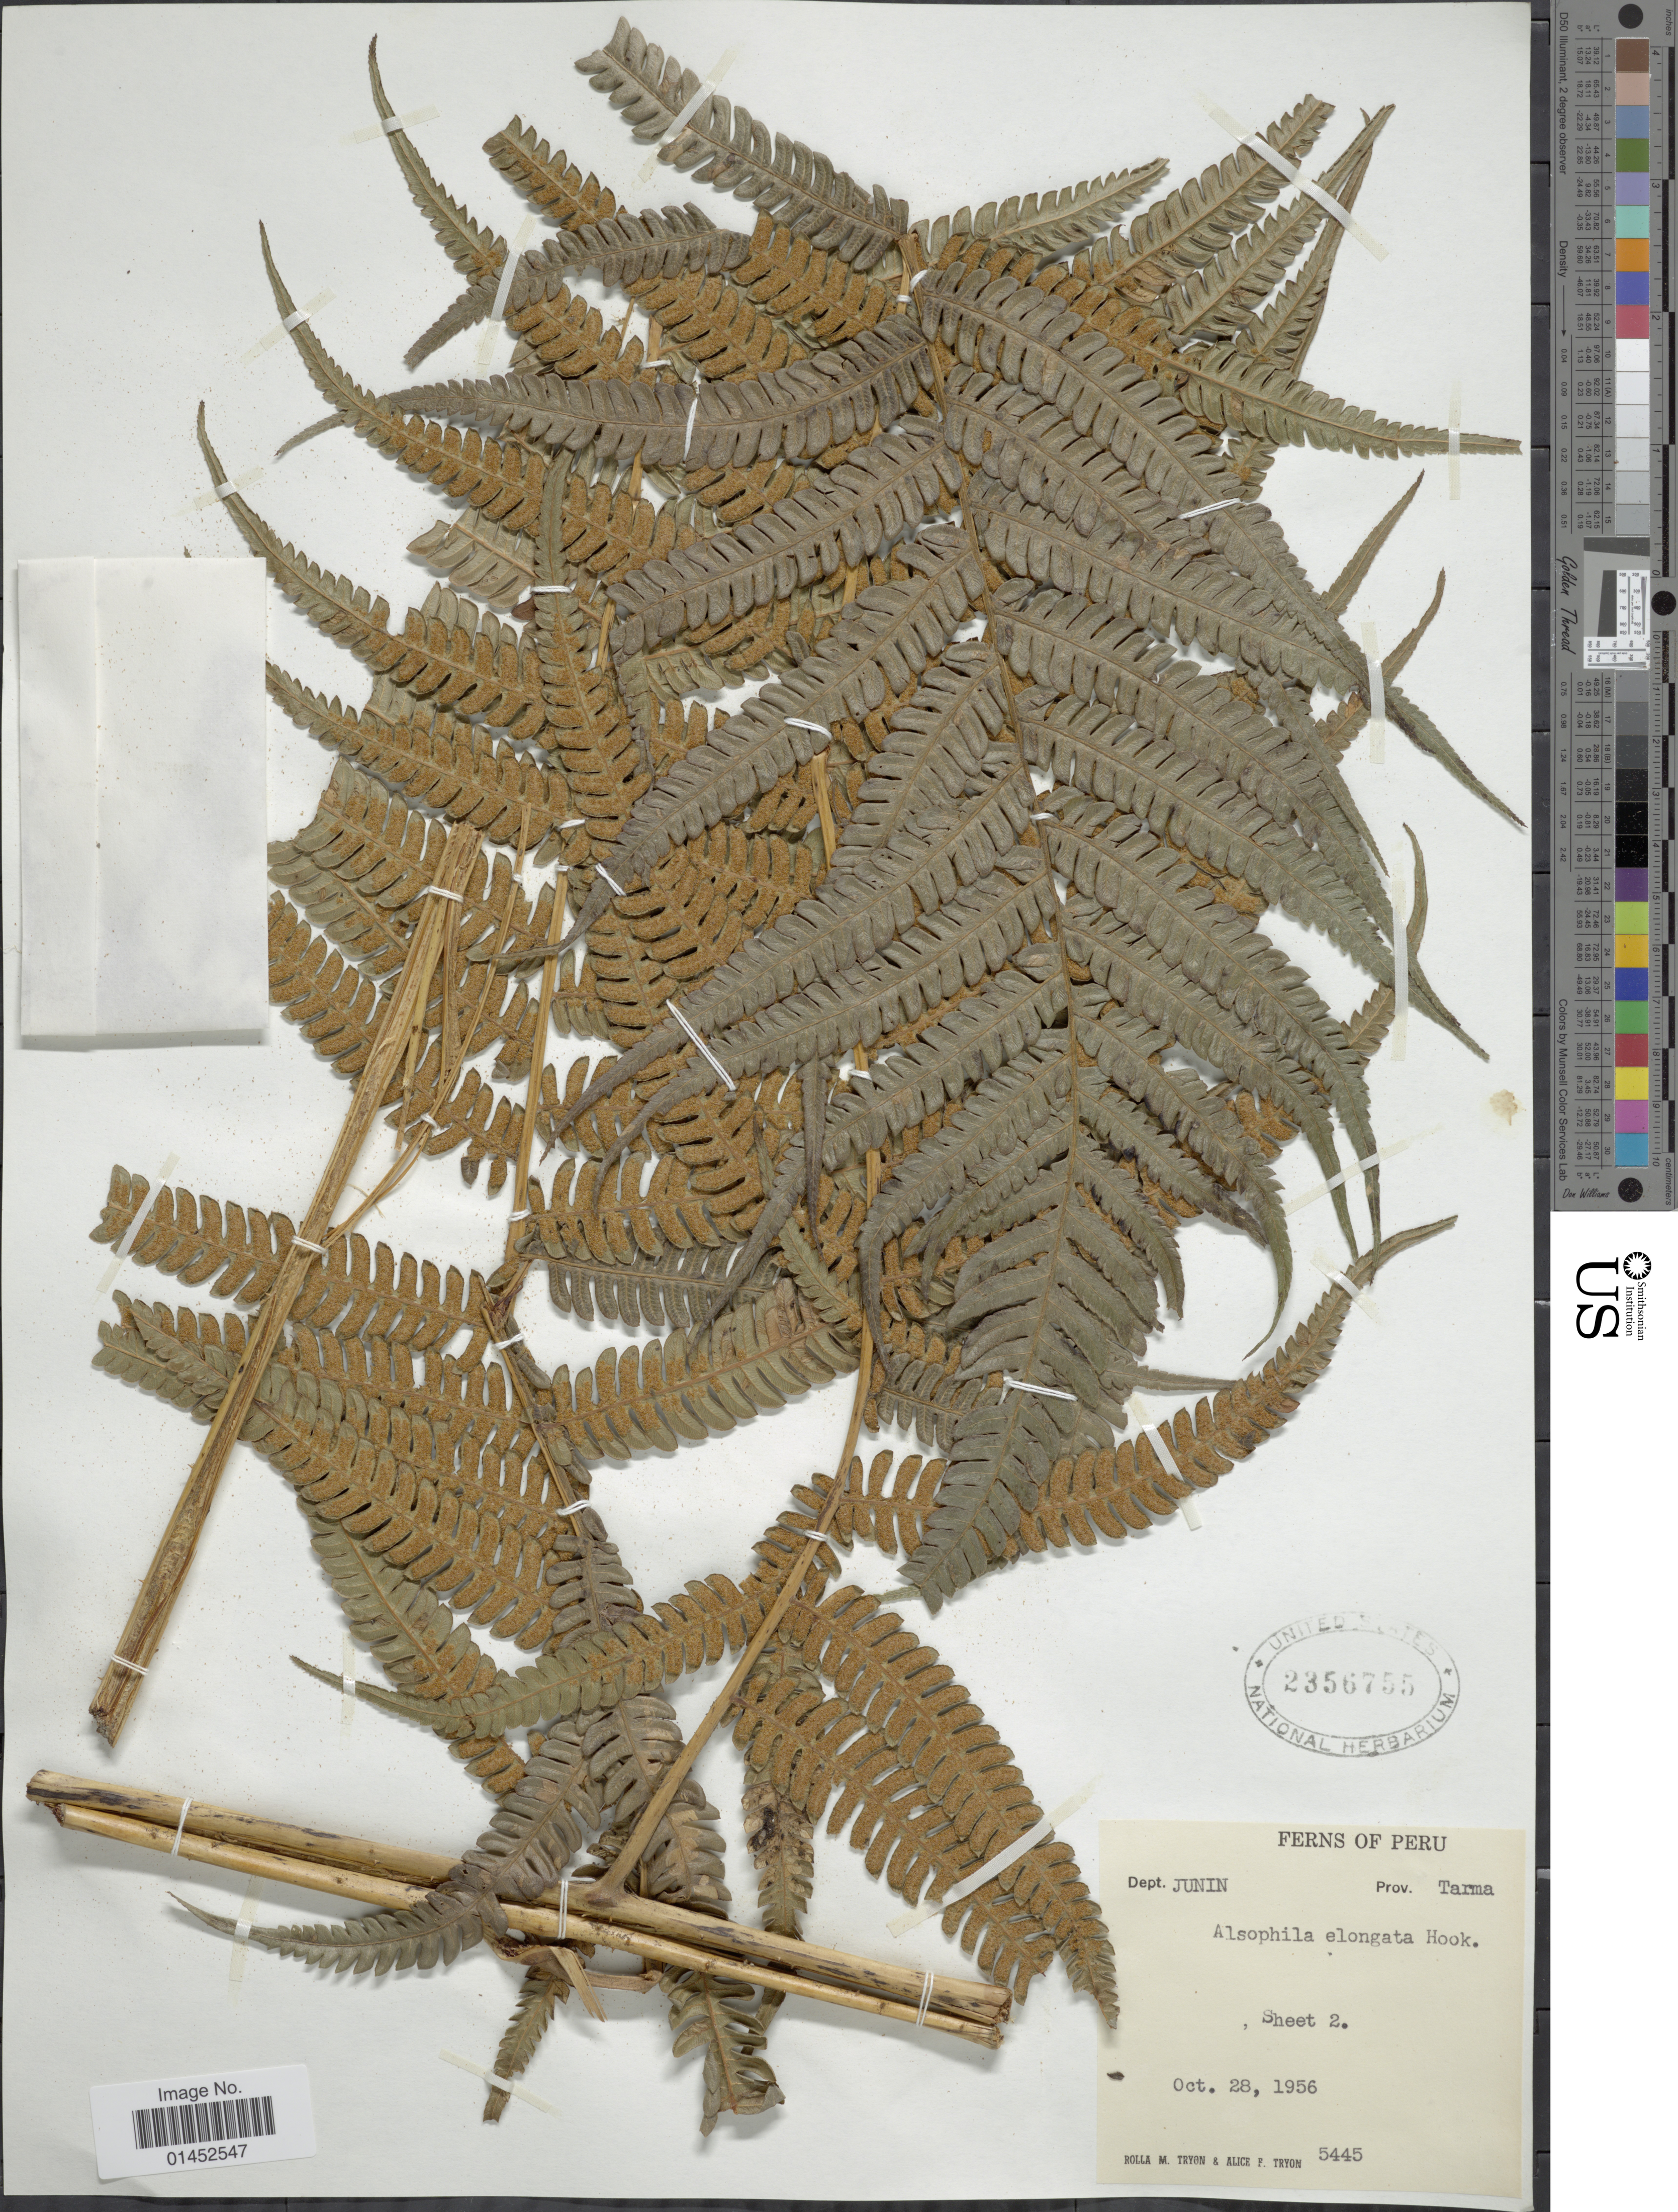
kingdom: Plantae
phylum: Tracheophyta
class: Polypodiopsida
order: Cyatheales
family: Cyatheaceae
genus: Cyathea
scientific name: Cyathea poeppigii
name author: (Hook.) Domin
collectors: R. M. Tryon & A. F. Tryon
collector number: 5445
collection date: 1956-10-28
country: Peru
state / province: Junín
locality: Prov. Tarma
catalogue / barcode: US 2356755